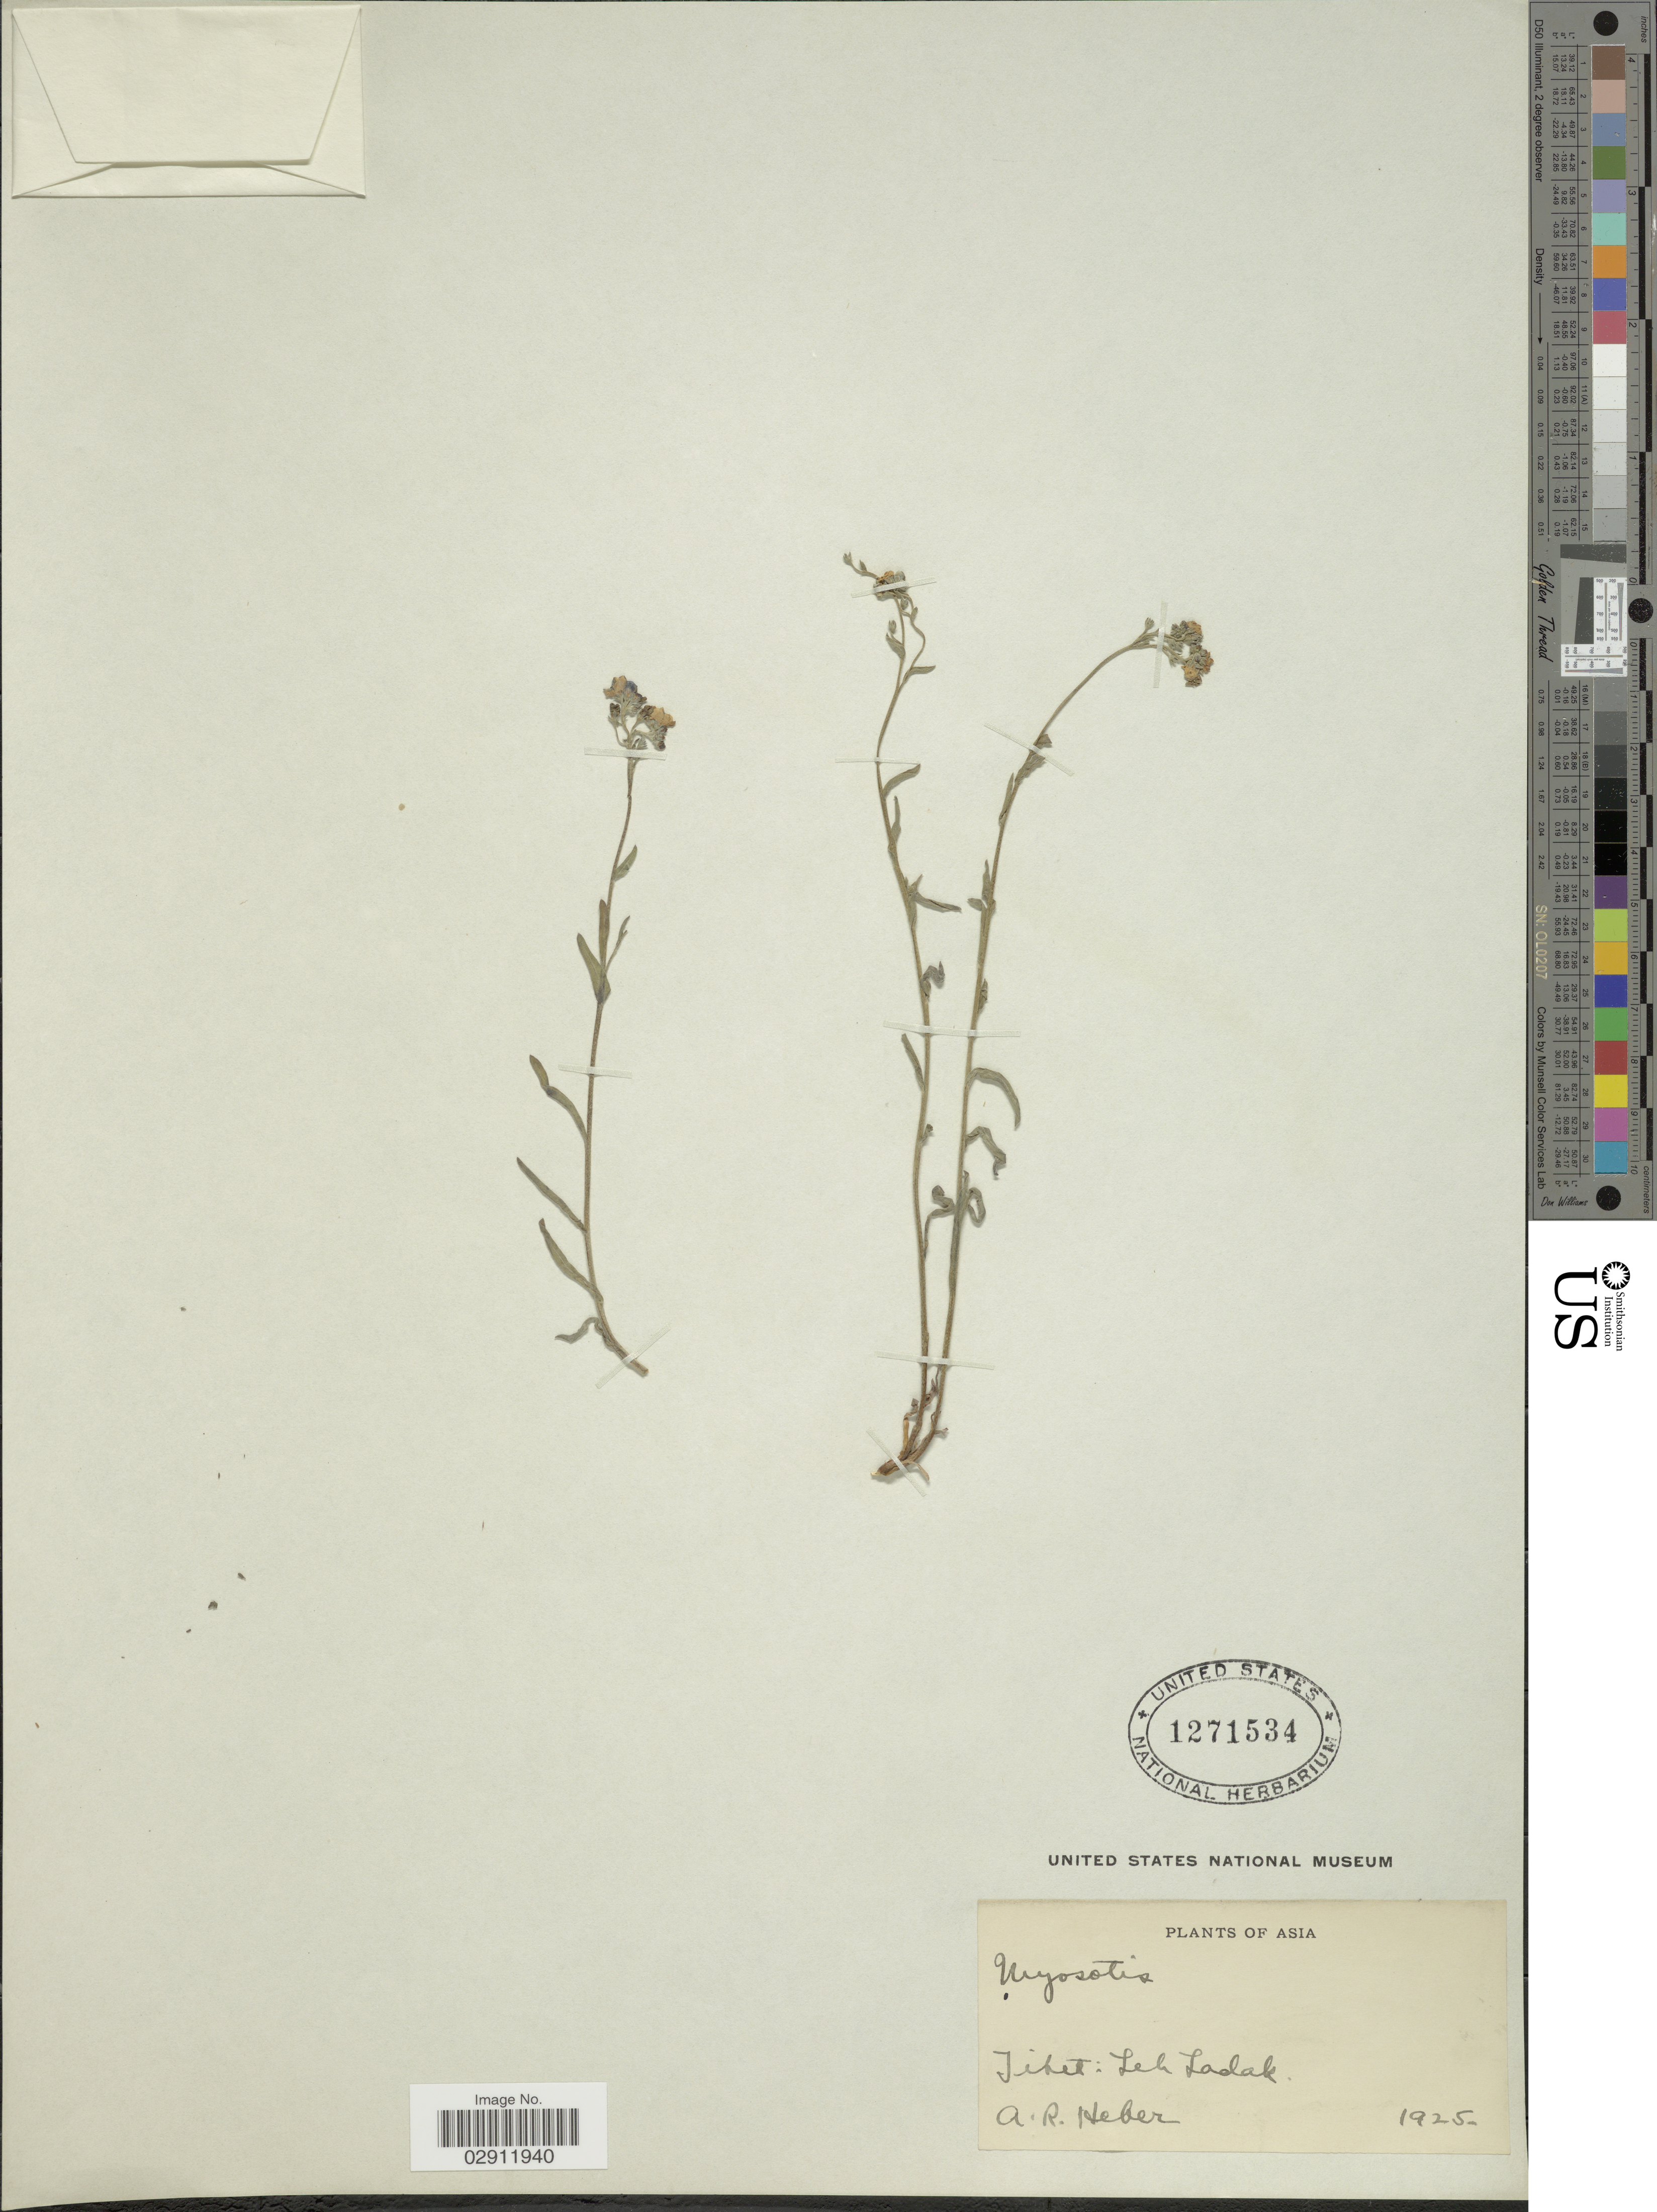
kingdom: Plantae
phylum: Tracheophyta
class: Magnoliopsida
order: Boraginales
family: Boraginaceae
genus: Myosotis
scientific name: Myosotis sp.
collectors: A. Heber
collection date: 1925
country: India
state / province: Ladakh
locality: Tibet: Leh Ladak.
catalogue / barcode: US 1271534